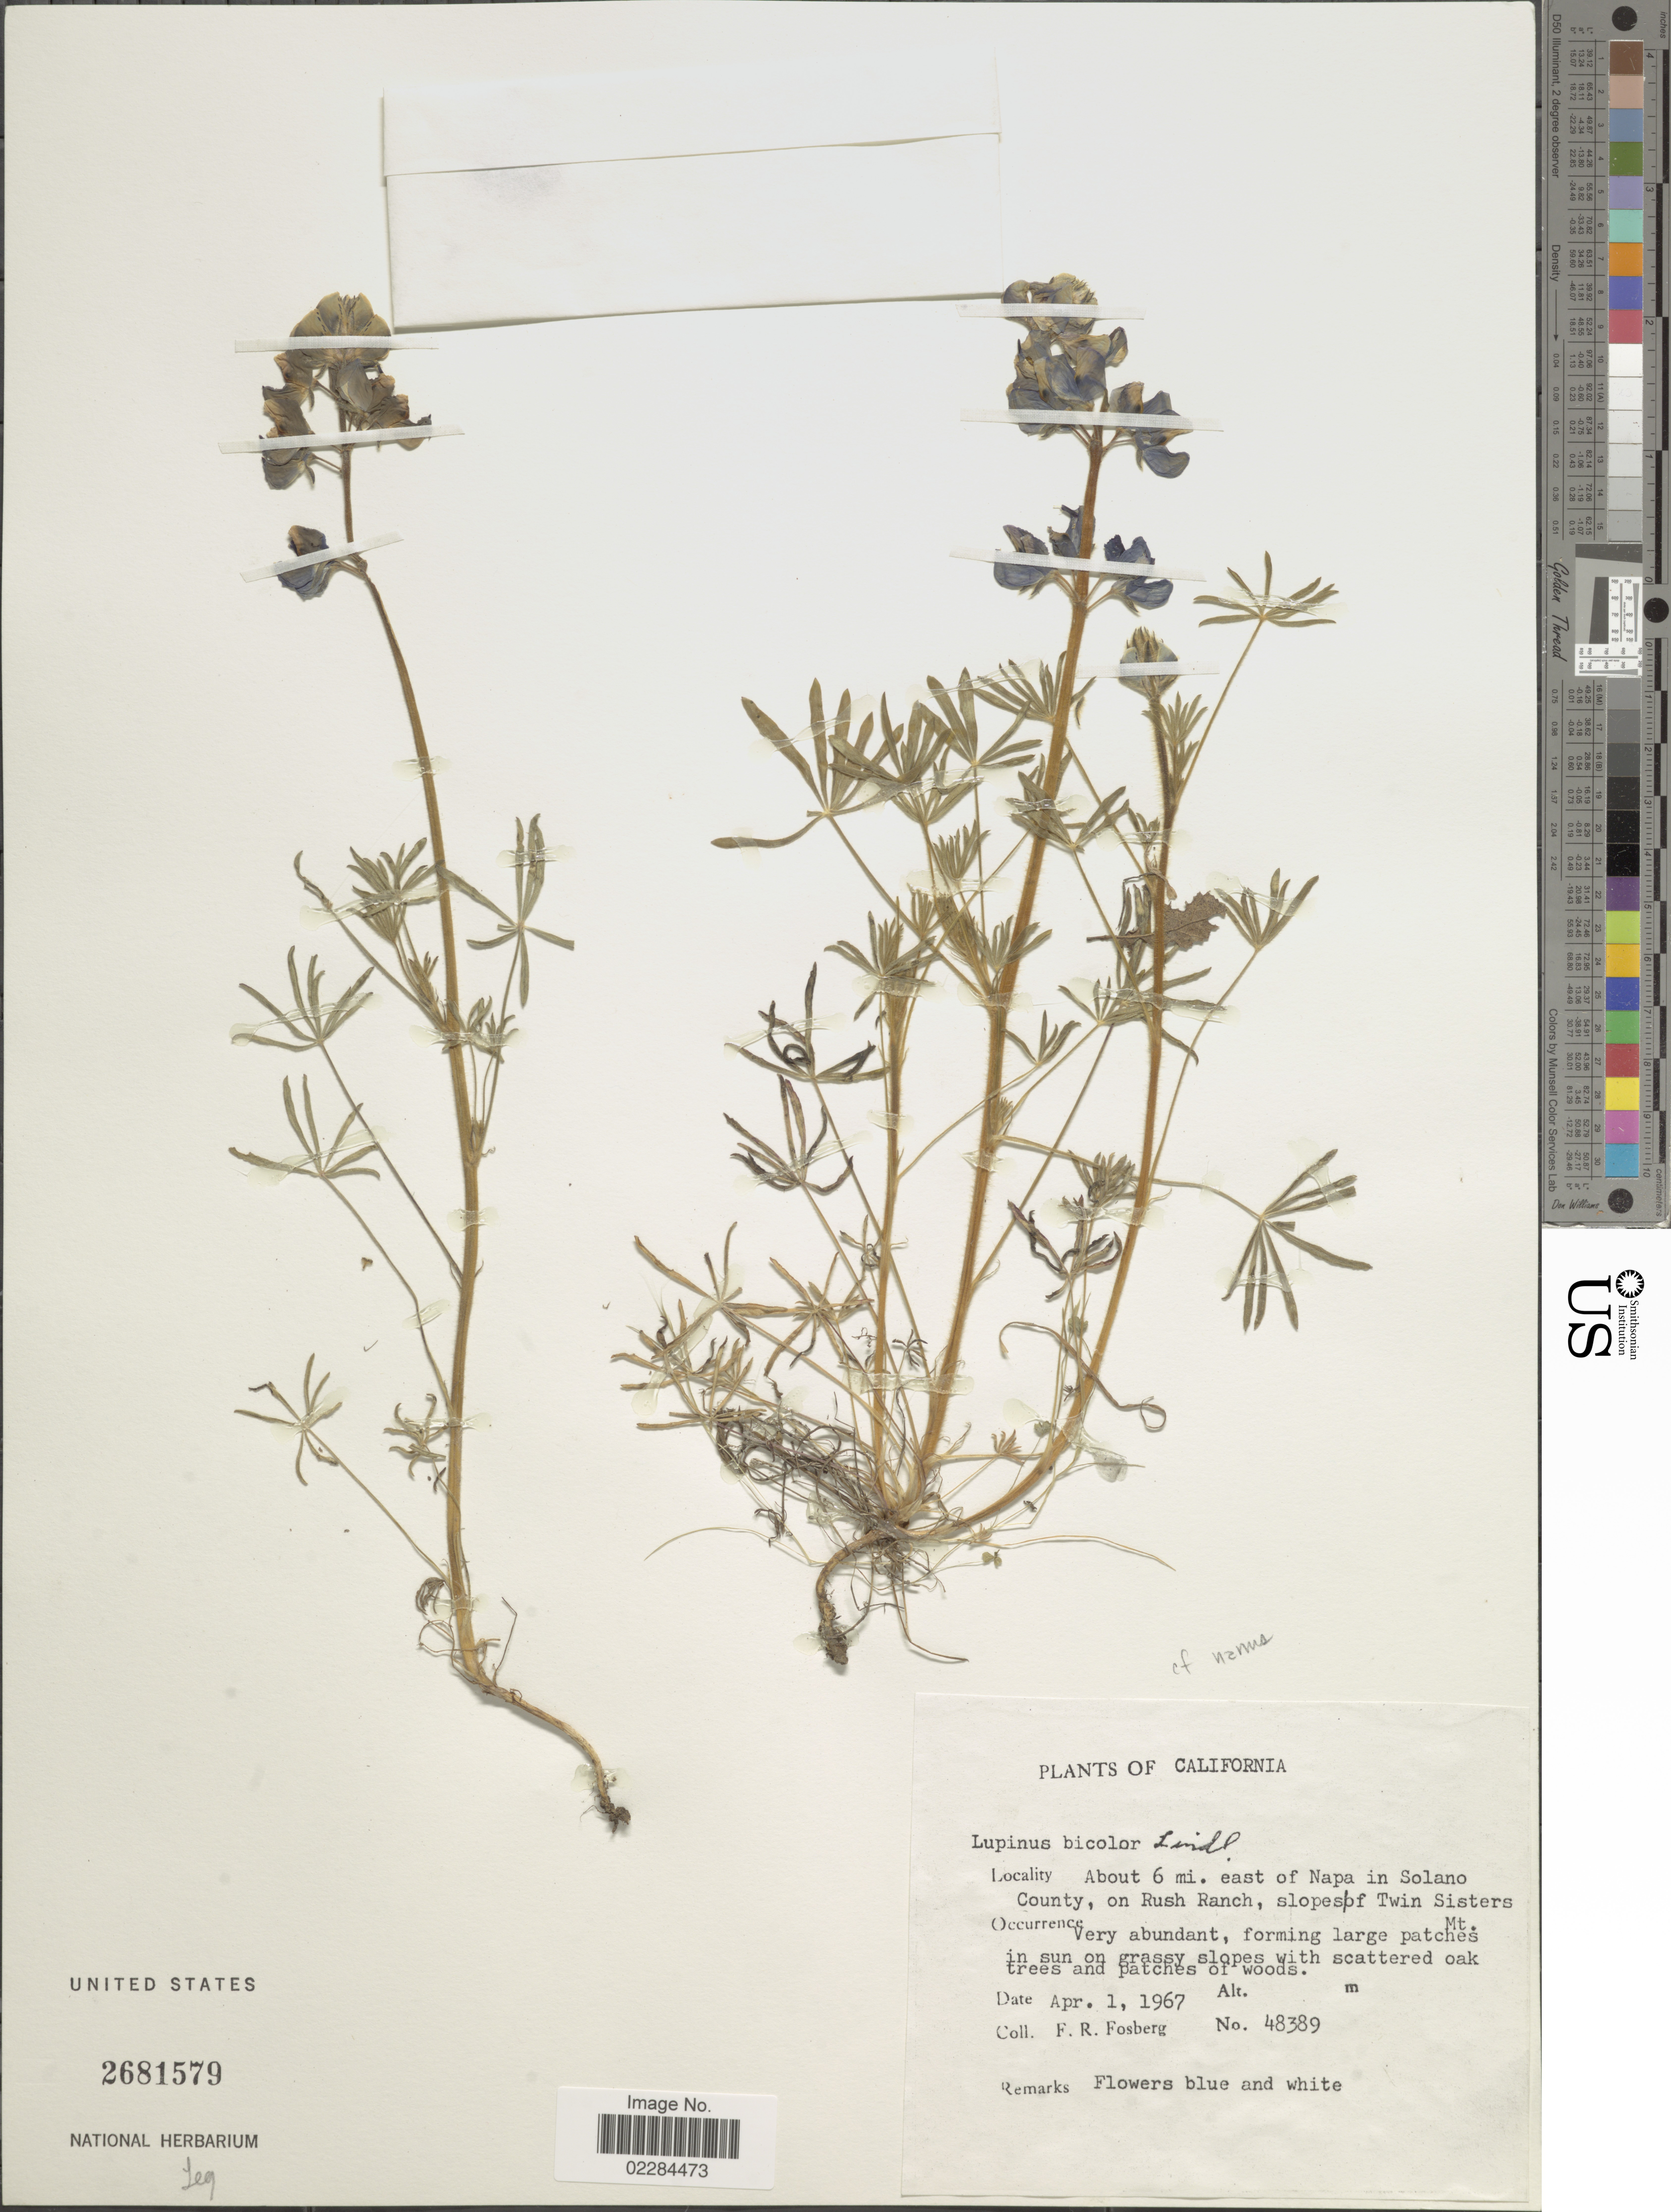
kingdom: Plantae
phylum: Tracheophyta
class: Magnoliopsida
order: Fabales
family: Fabaceae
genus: Lupinus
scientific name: Lupinus bicolor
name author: Lindl.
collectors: F. R. Fosberg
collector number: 48389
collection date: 1967-04-01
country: United States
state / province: California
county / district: Solano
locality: About 6 mi. east of Napa in Solano Co., on Rush Ranch, slopes of Twin Sisters Mt.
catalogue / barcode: US 2681579